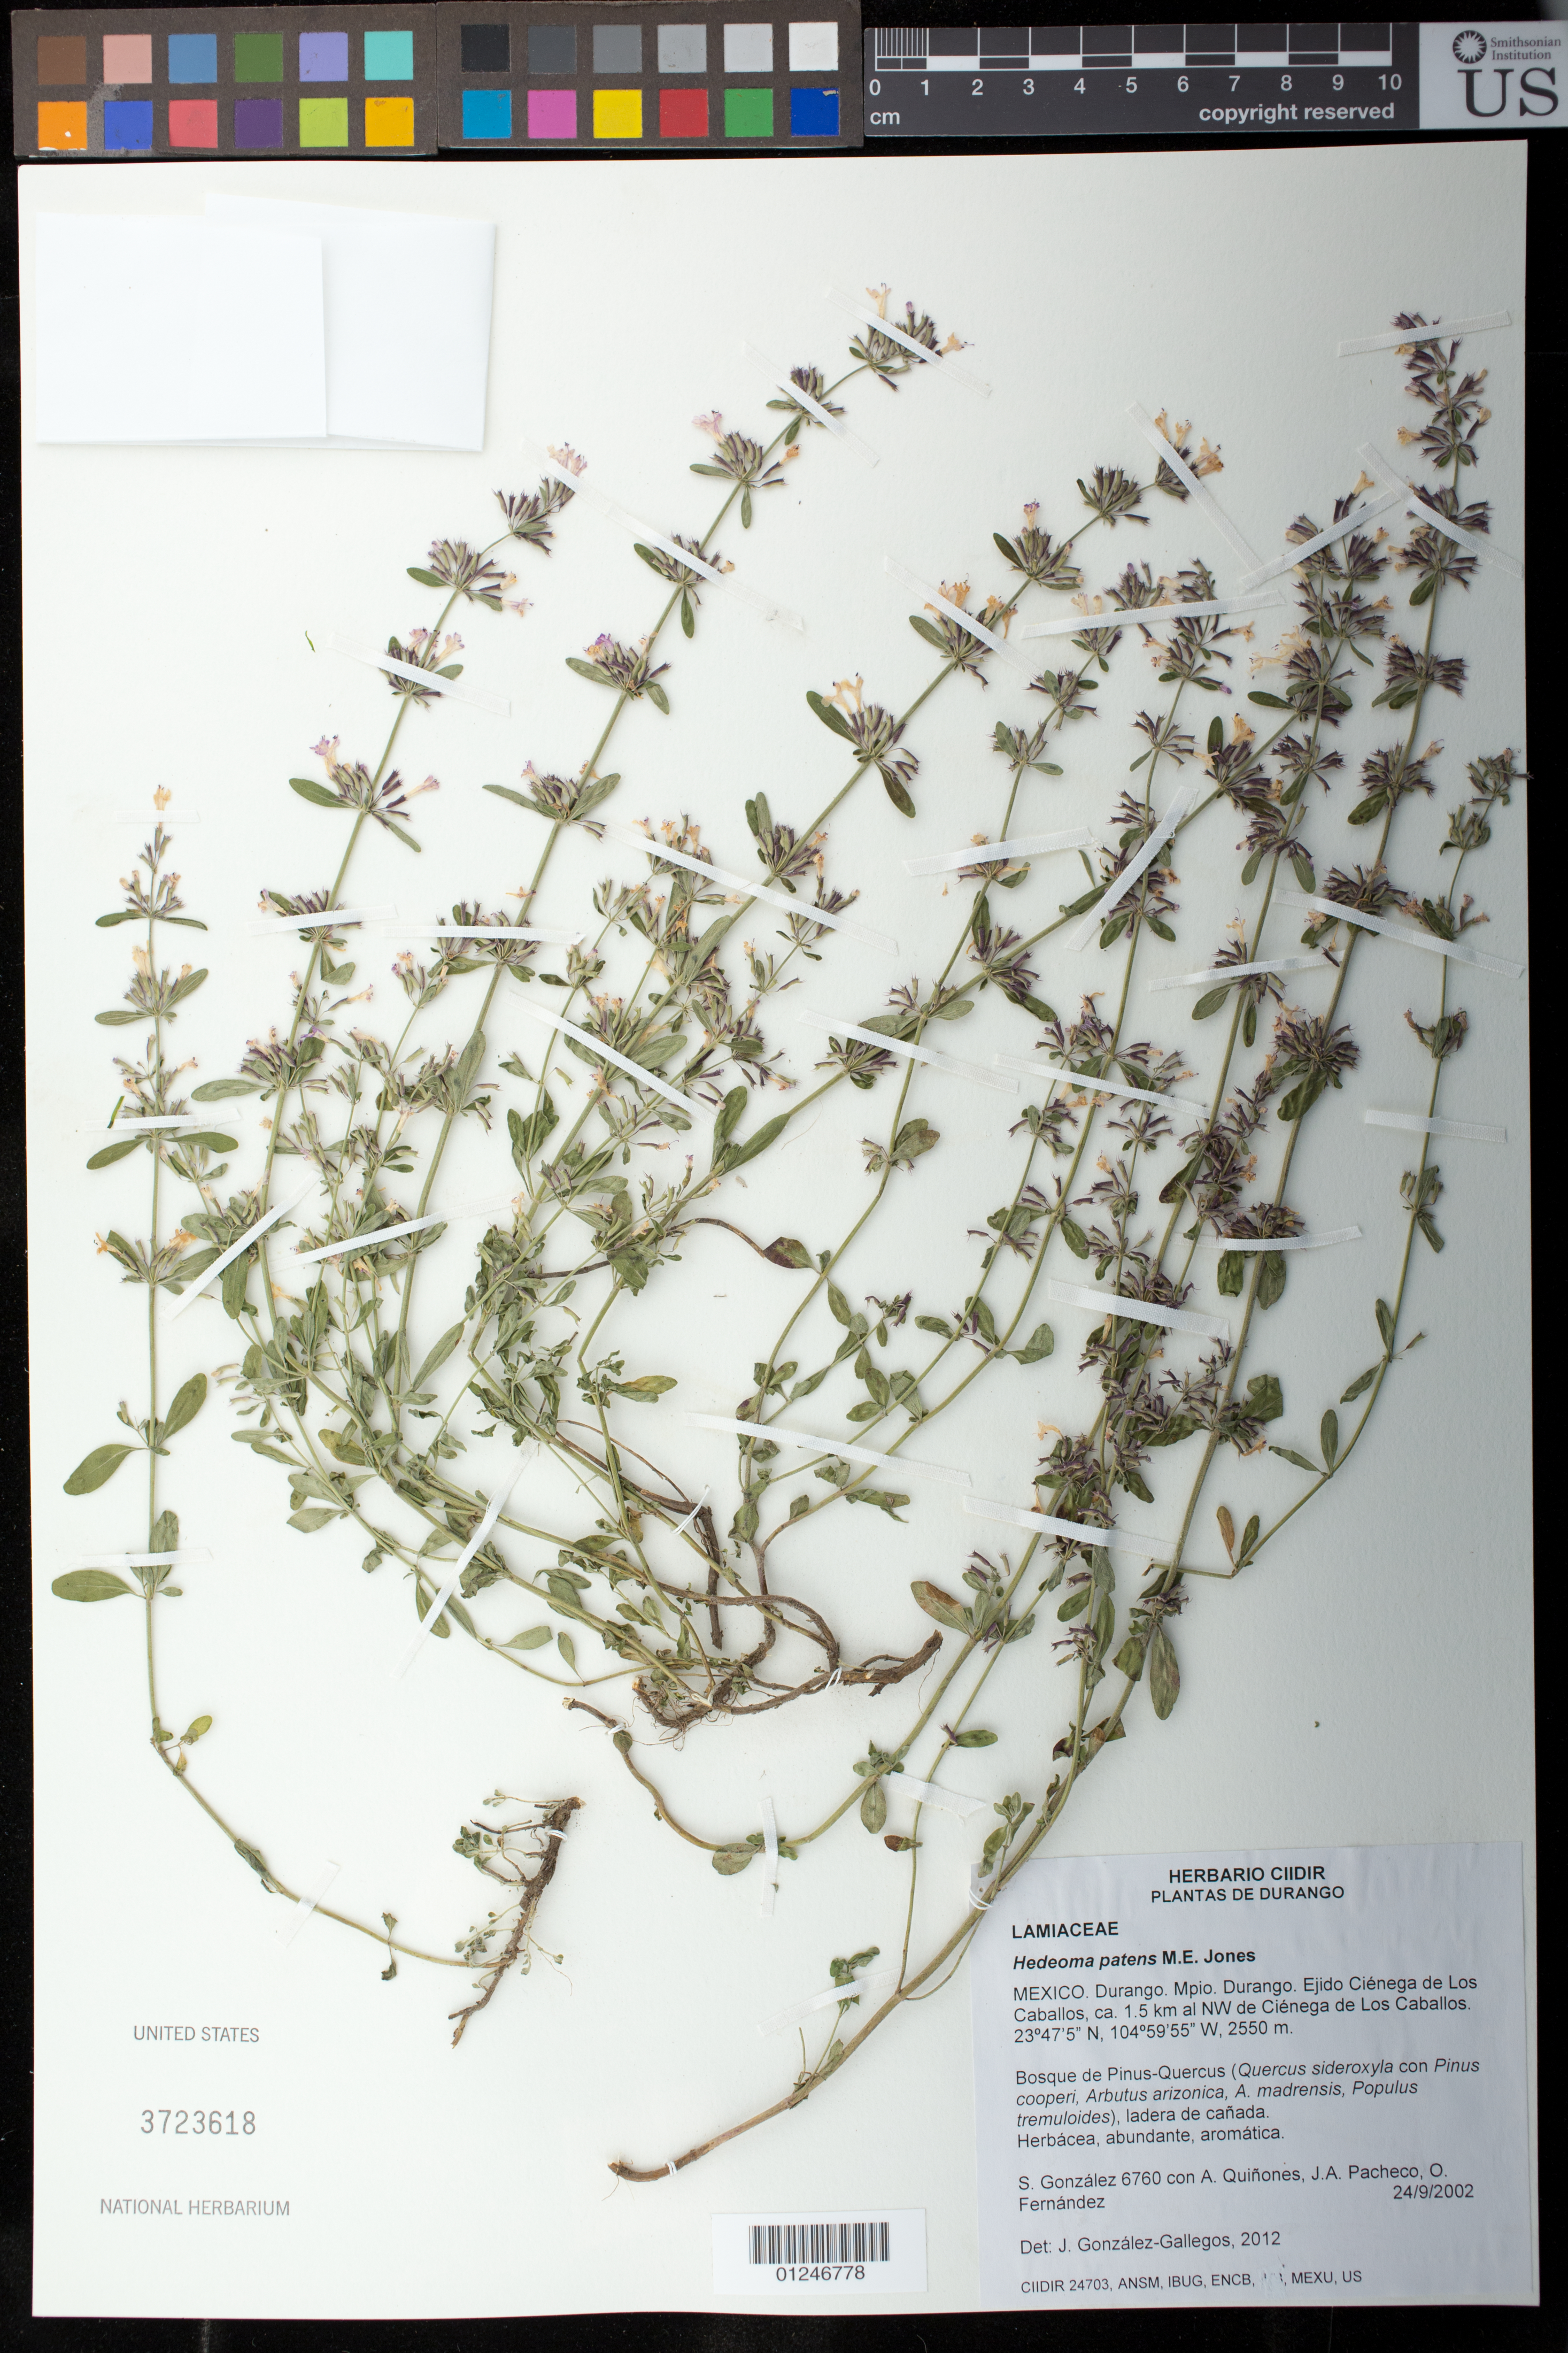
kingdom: Plantae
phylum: Tracheophyta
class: Magnoliopsida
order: Lamiales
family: Lamiaceae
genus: Hedeoma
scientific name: Hedeoma patens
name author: C.E. Jones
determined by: González-Gallegos, J. G.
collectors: M. S. González-Elizondo, A. Quinones, J. Pacheco & O. Fernandez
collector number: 6760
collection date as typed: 15 Sep 2003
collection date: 2002-09-24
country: Mexico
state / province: Durango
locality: Mpio, Ejido Cienega de Los Caballos, ca. 1.5 km al NW de Cienega de Los Caballos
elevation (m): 2550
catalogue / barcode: US 3723618